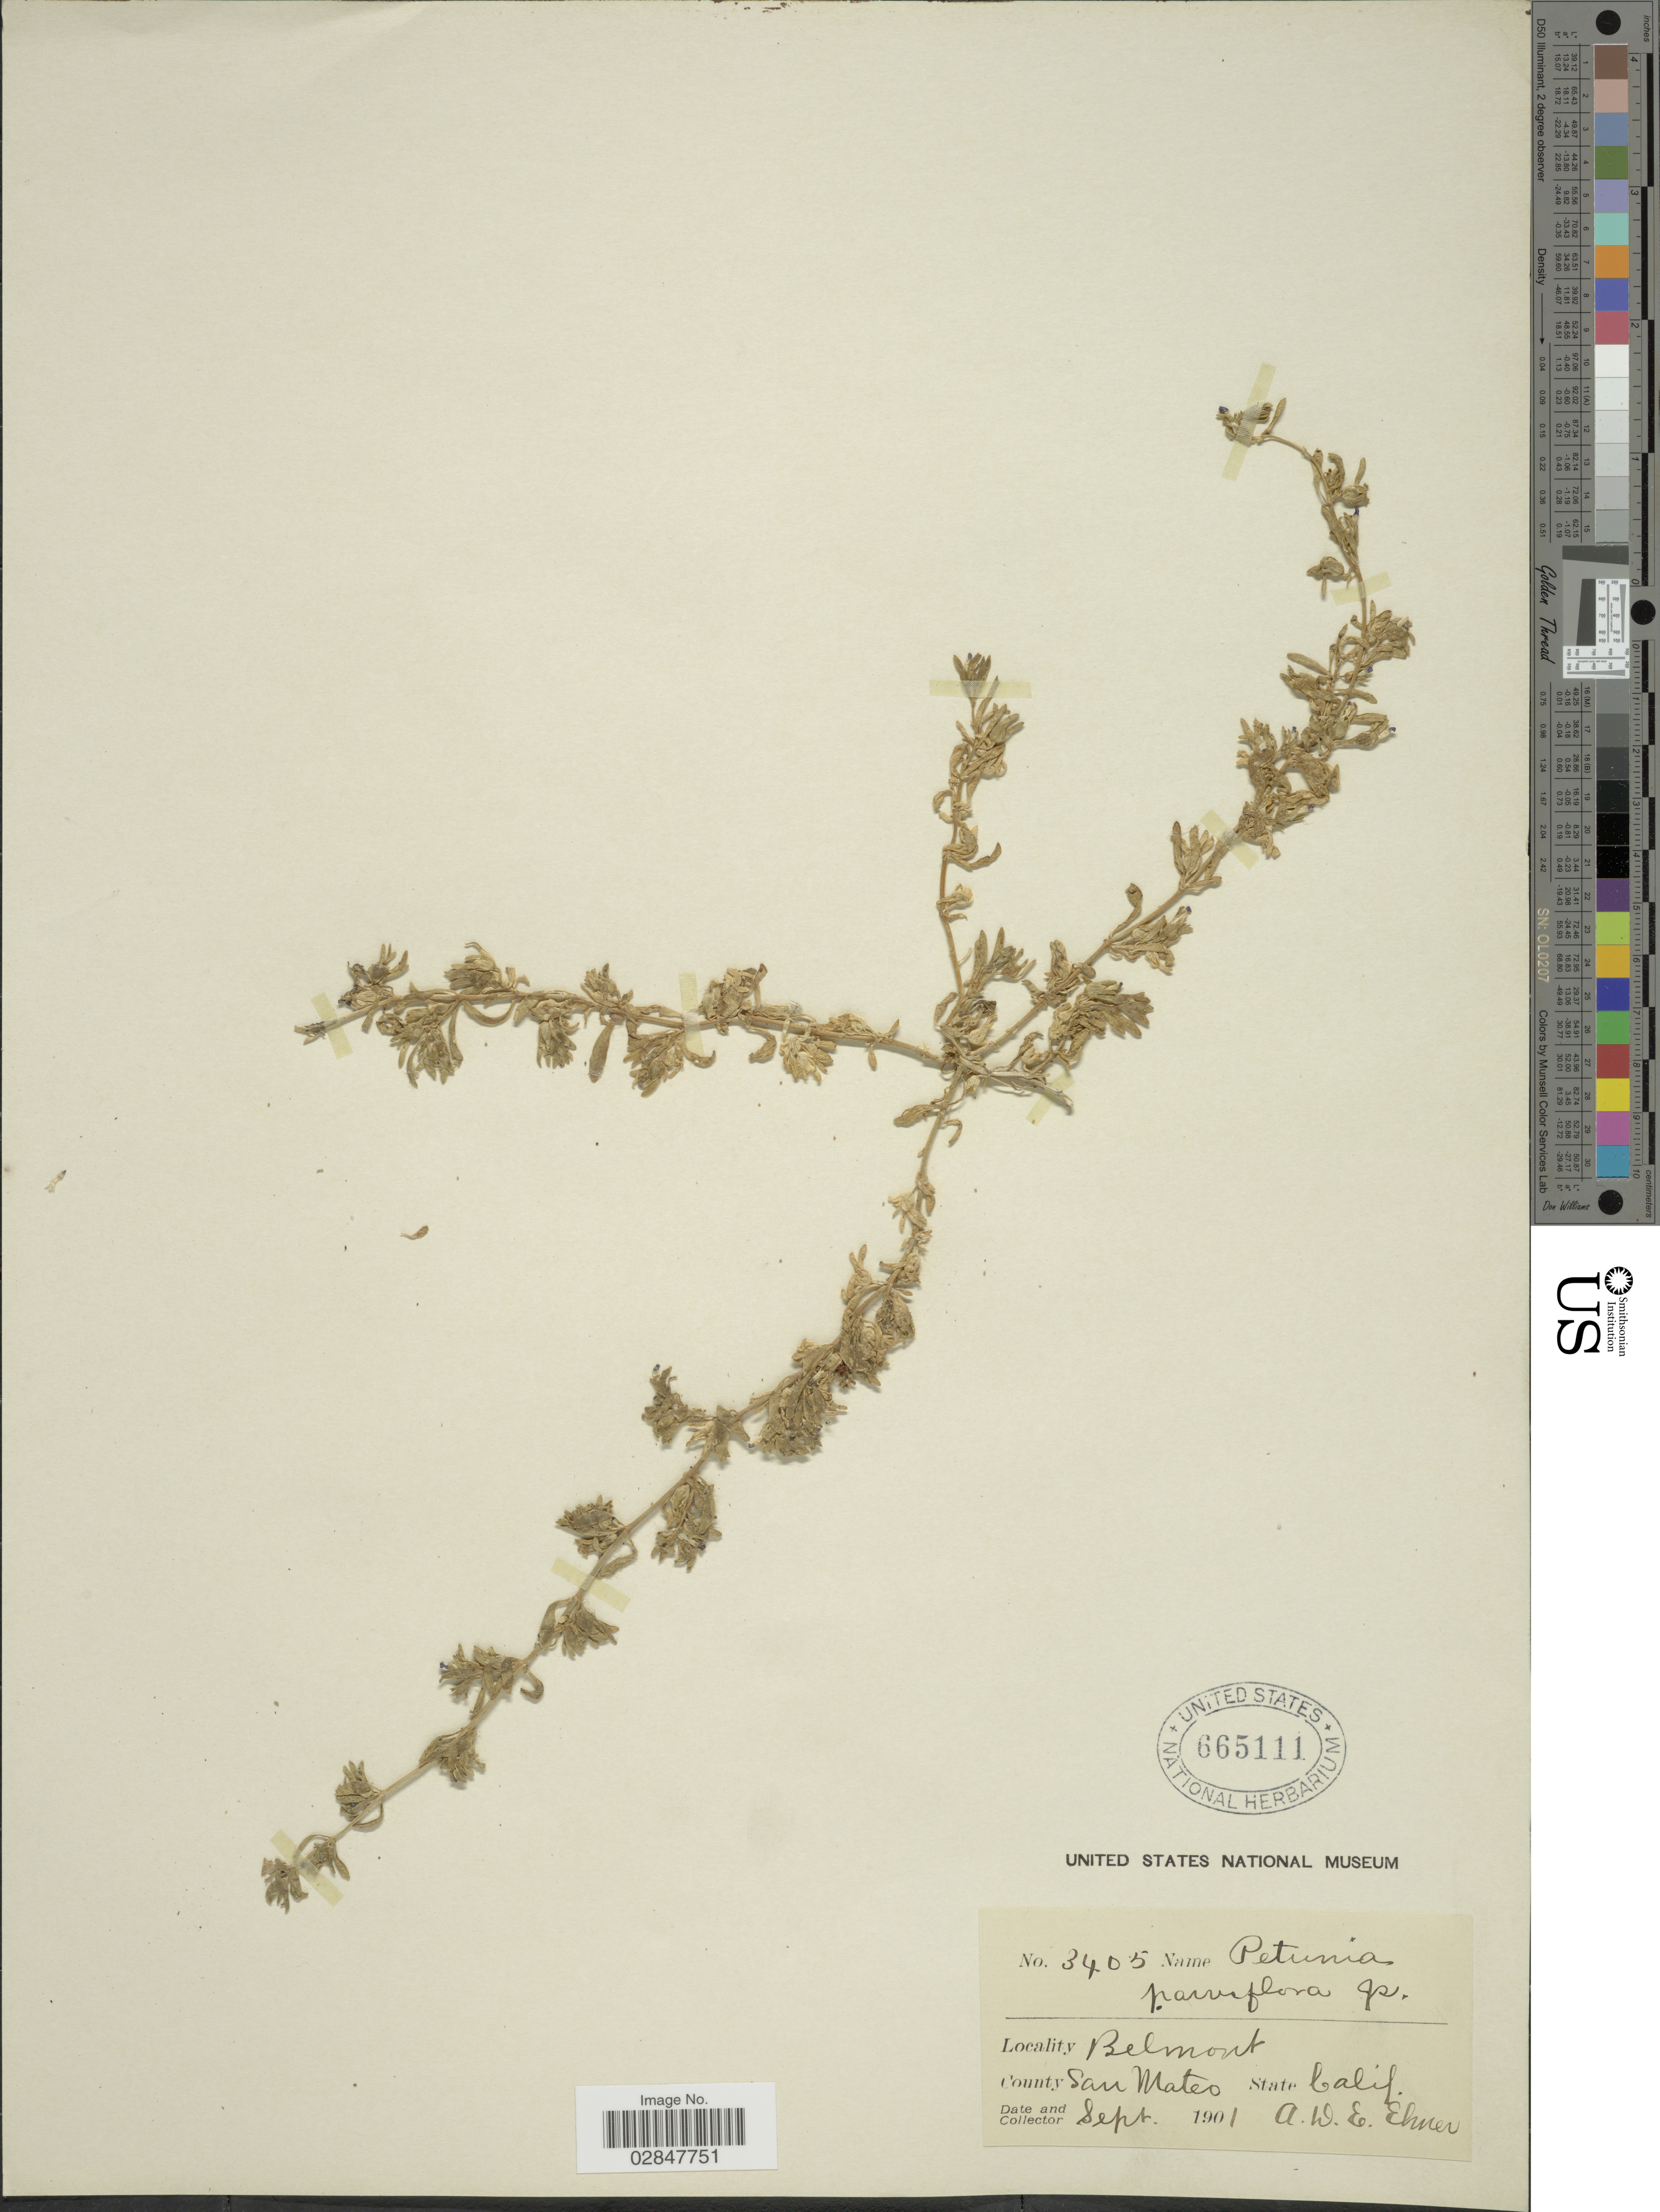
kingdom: Plantae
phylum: Tracheophyta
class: Magnoliopsida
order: Solanales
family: Solanaceae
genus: Petunia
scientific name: Petunia parviflora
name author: Juss.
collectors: A. D. E. Elmer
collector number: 3405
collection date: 1901-09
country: United States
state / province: California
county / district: San Mateo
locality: Belmont, County San Mateo.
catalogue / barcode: US 665111